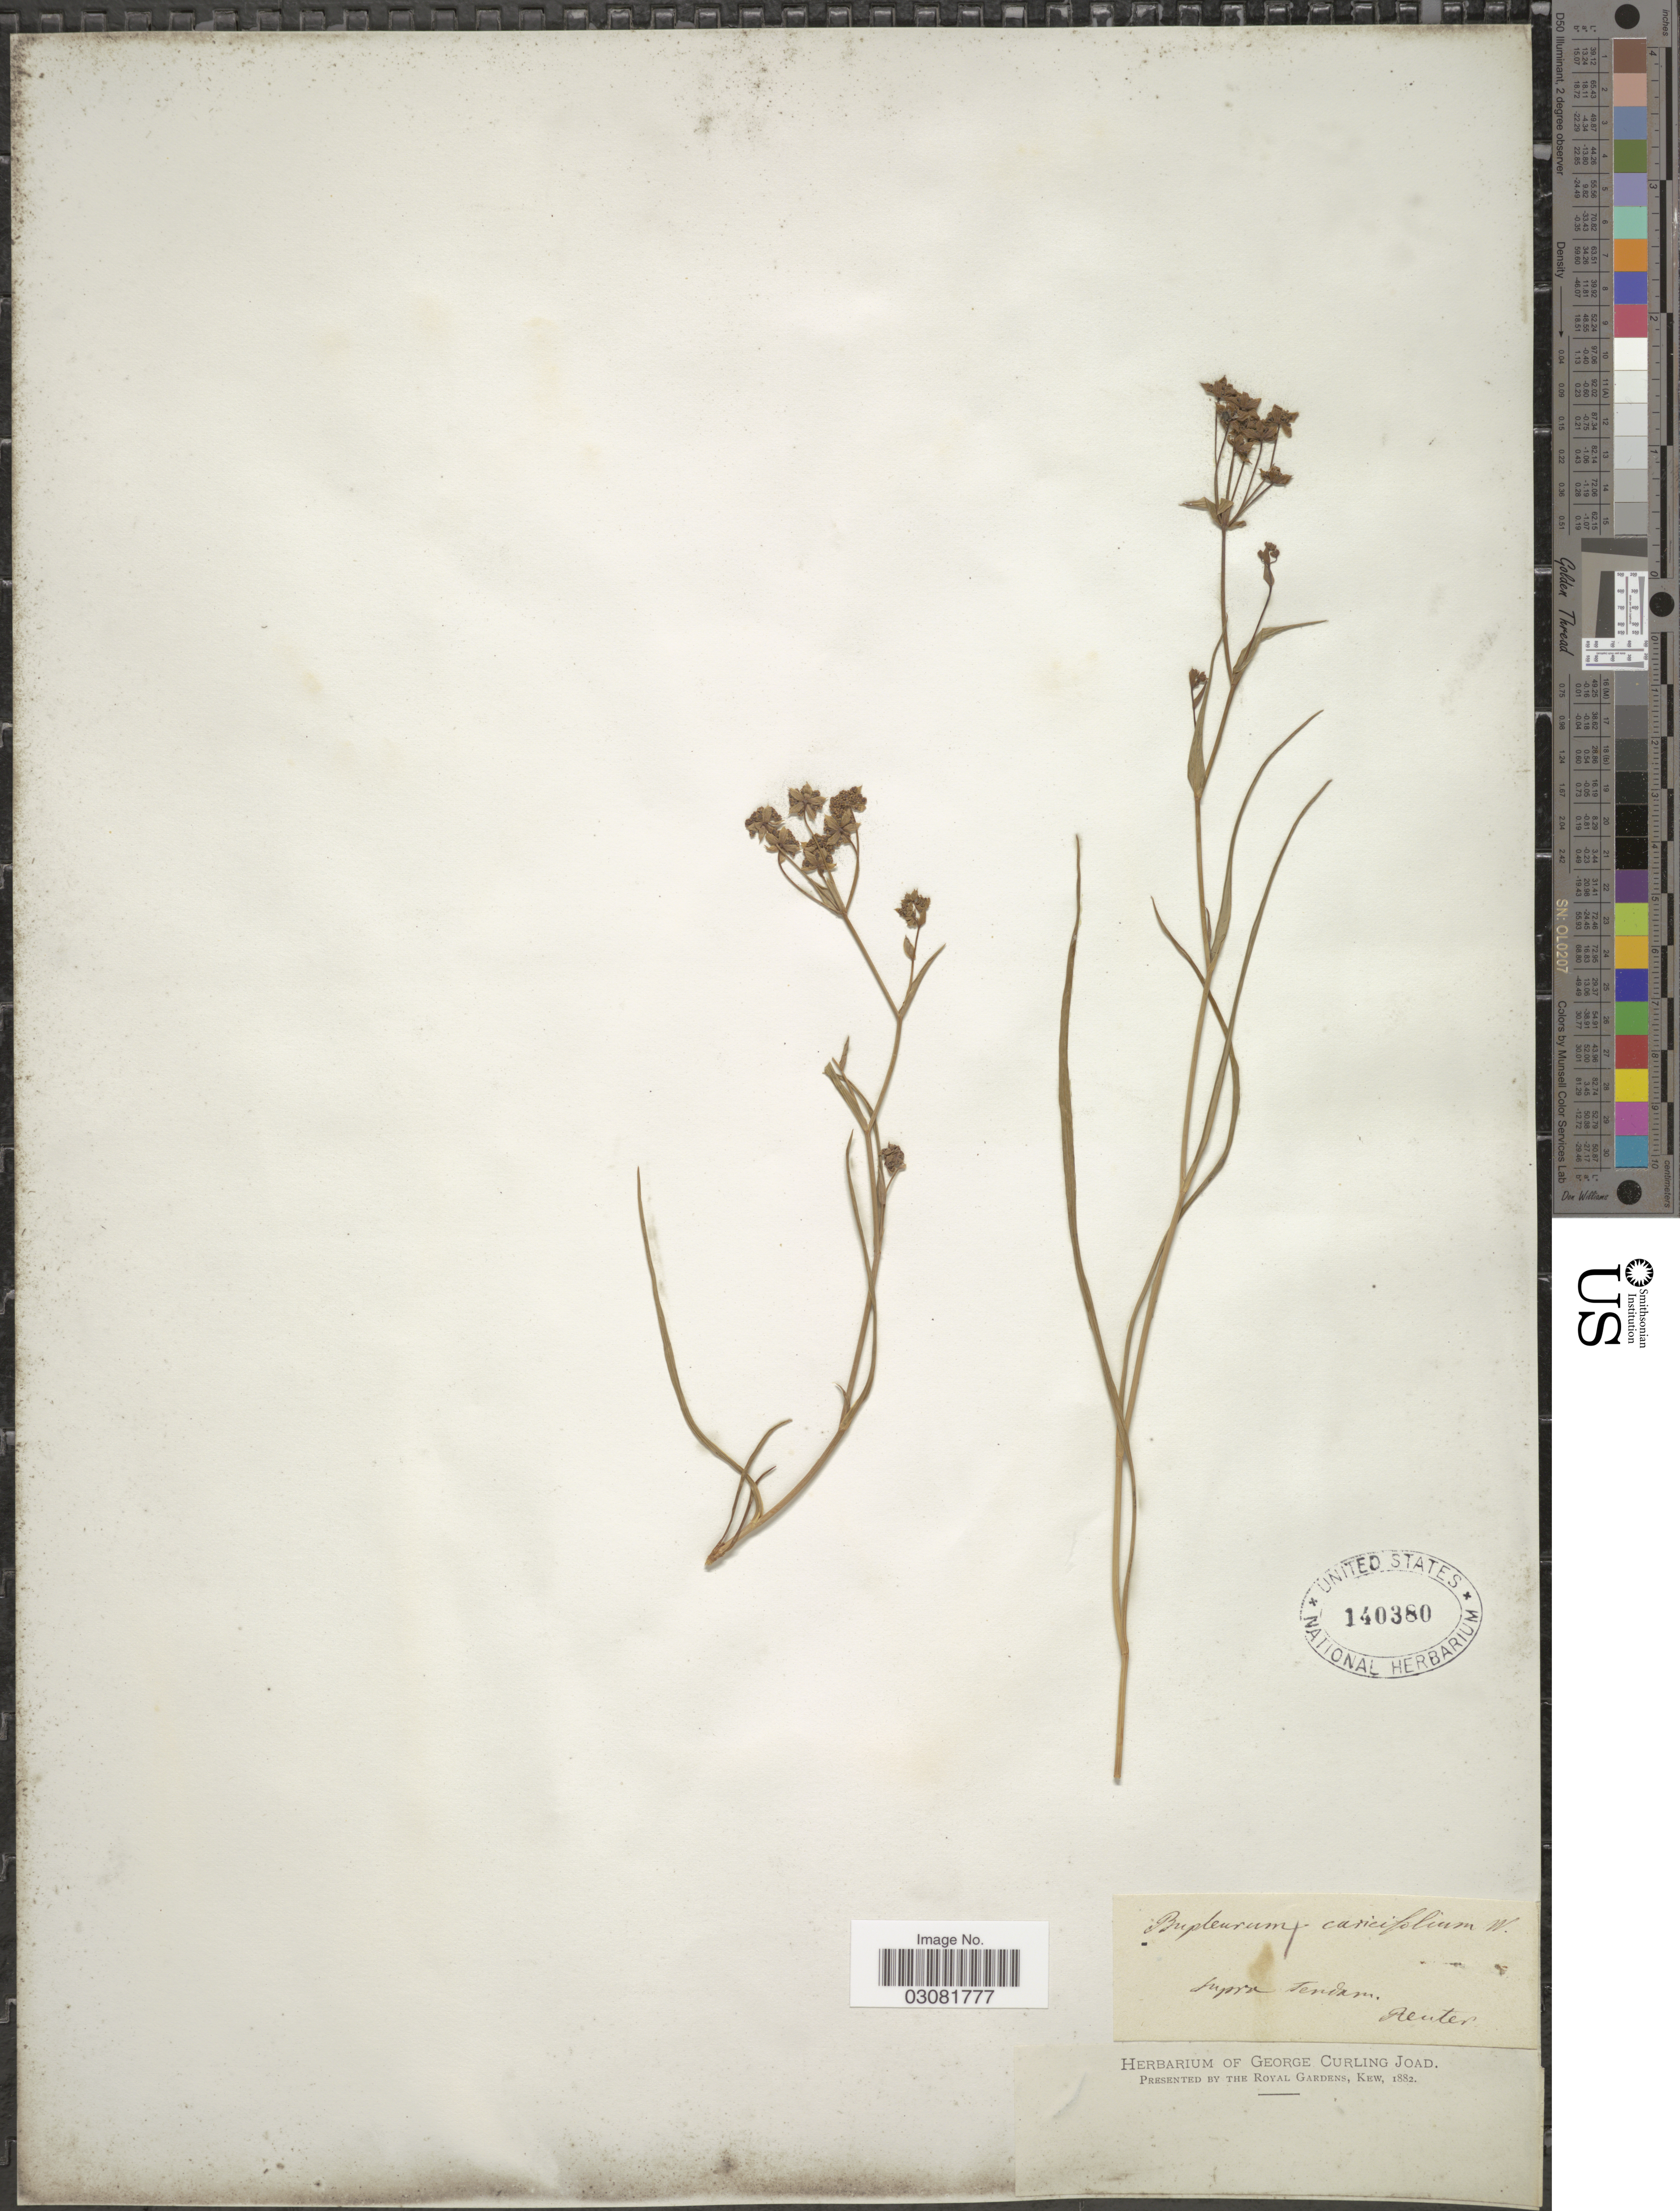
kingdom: Plantae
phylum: Tracheophyta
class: Magnoliopsida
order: Apiales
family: Apiaceae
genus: Bupleurum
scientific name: Bupleurum caricifolium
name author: Willd.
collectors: -. Reuter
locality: Supra Tendam [interpreted].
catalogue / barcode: US 140380